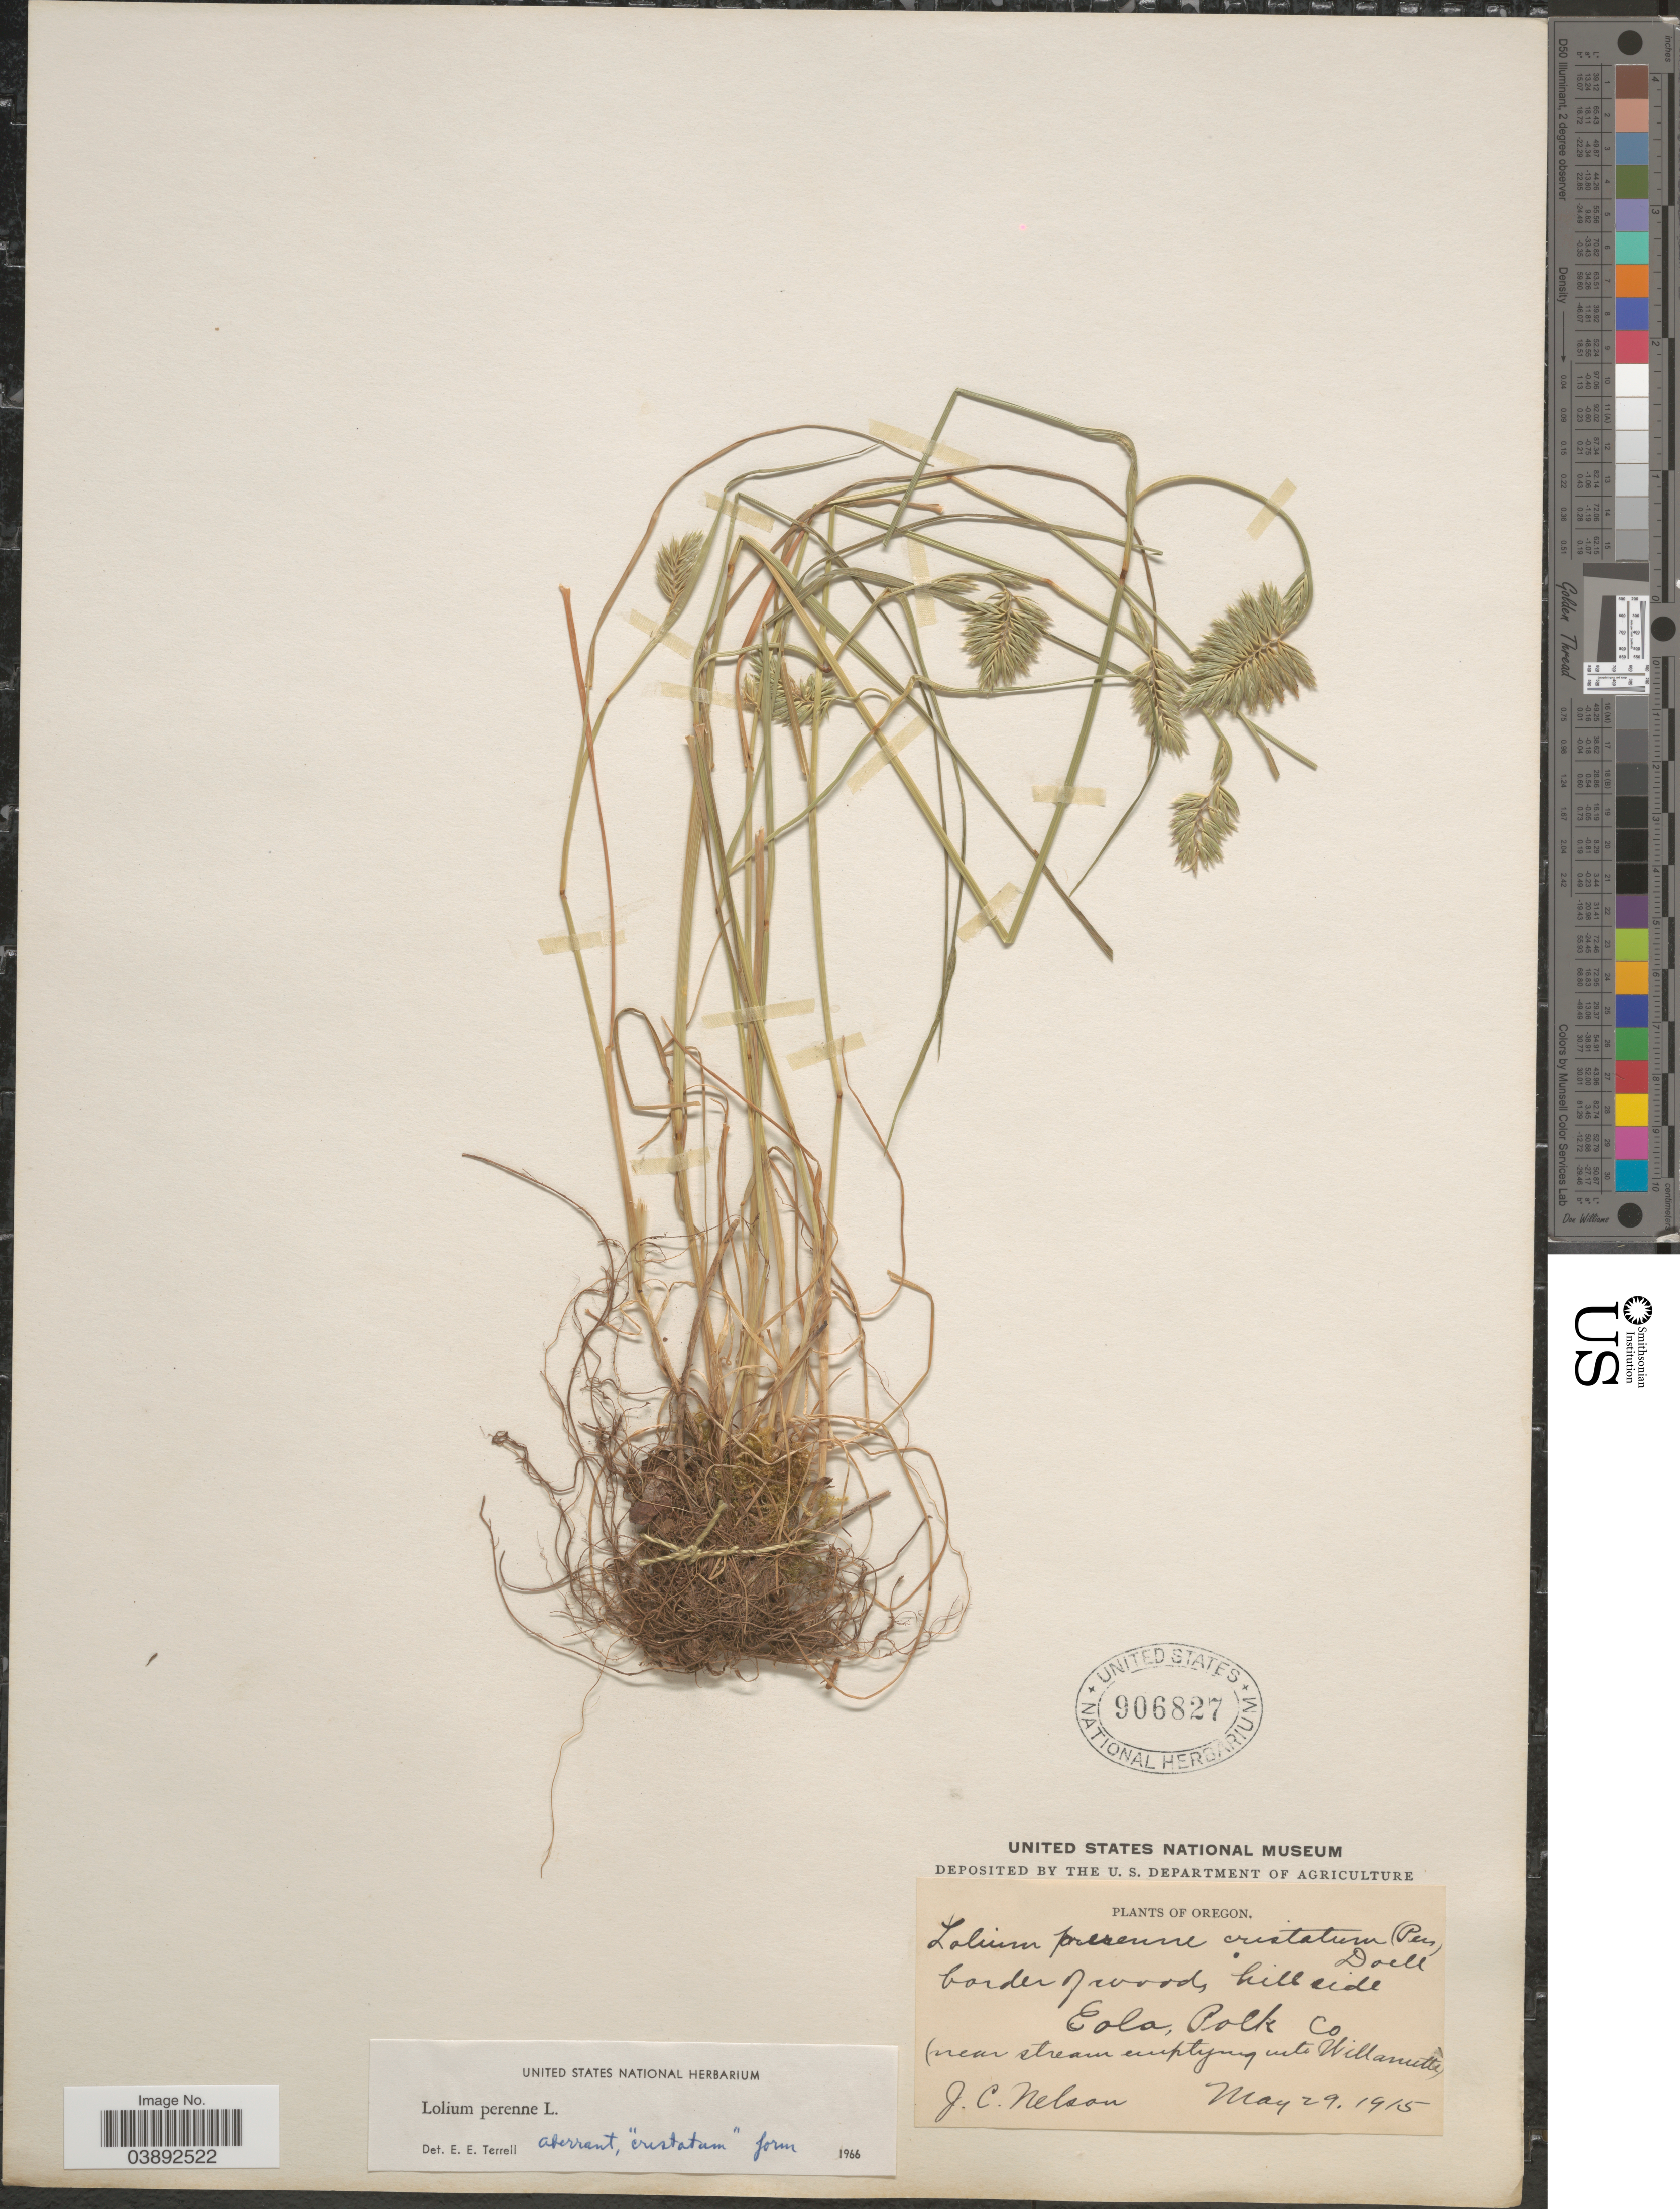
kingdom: Plantae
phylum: Tracheophyta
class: Liliopsida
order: Poales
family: Poaceae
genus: Lolium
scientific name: Lolium perenne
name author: L.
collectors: J. C. Nelson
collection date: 1915-05-29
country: United States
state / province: Oregon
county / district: Polk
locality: Eola, Polk Co. (near stream emptying into Willamette).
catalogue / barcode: US 906827